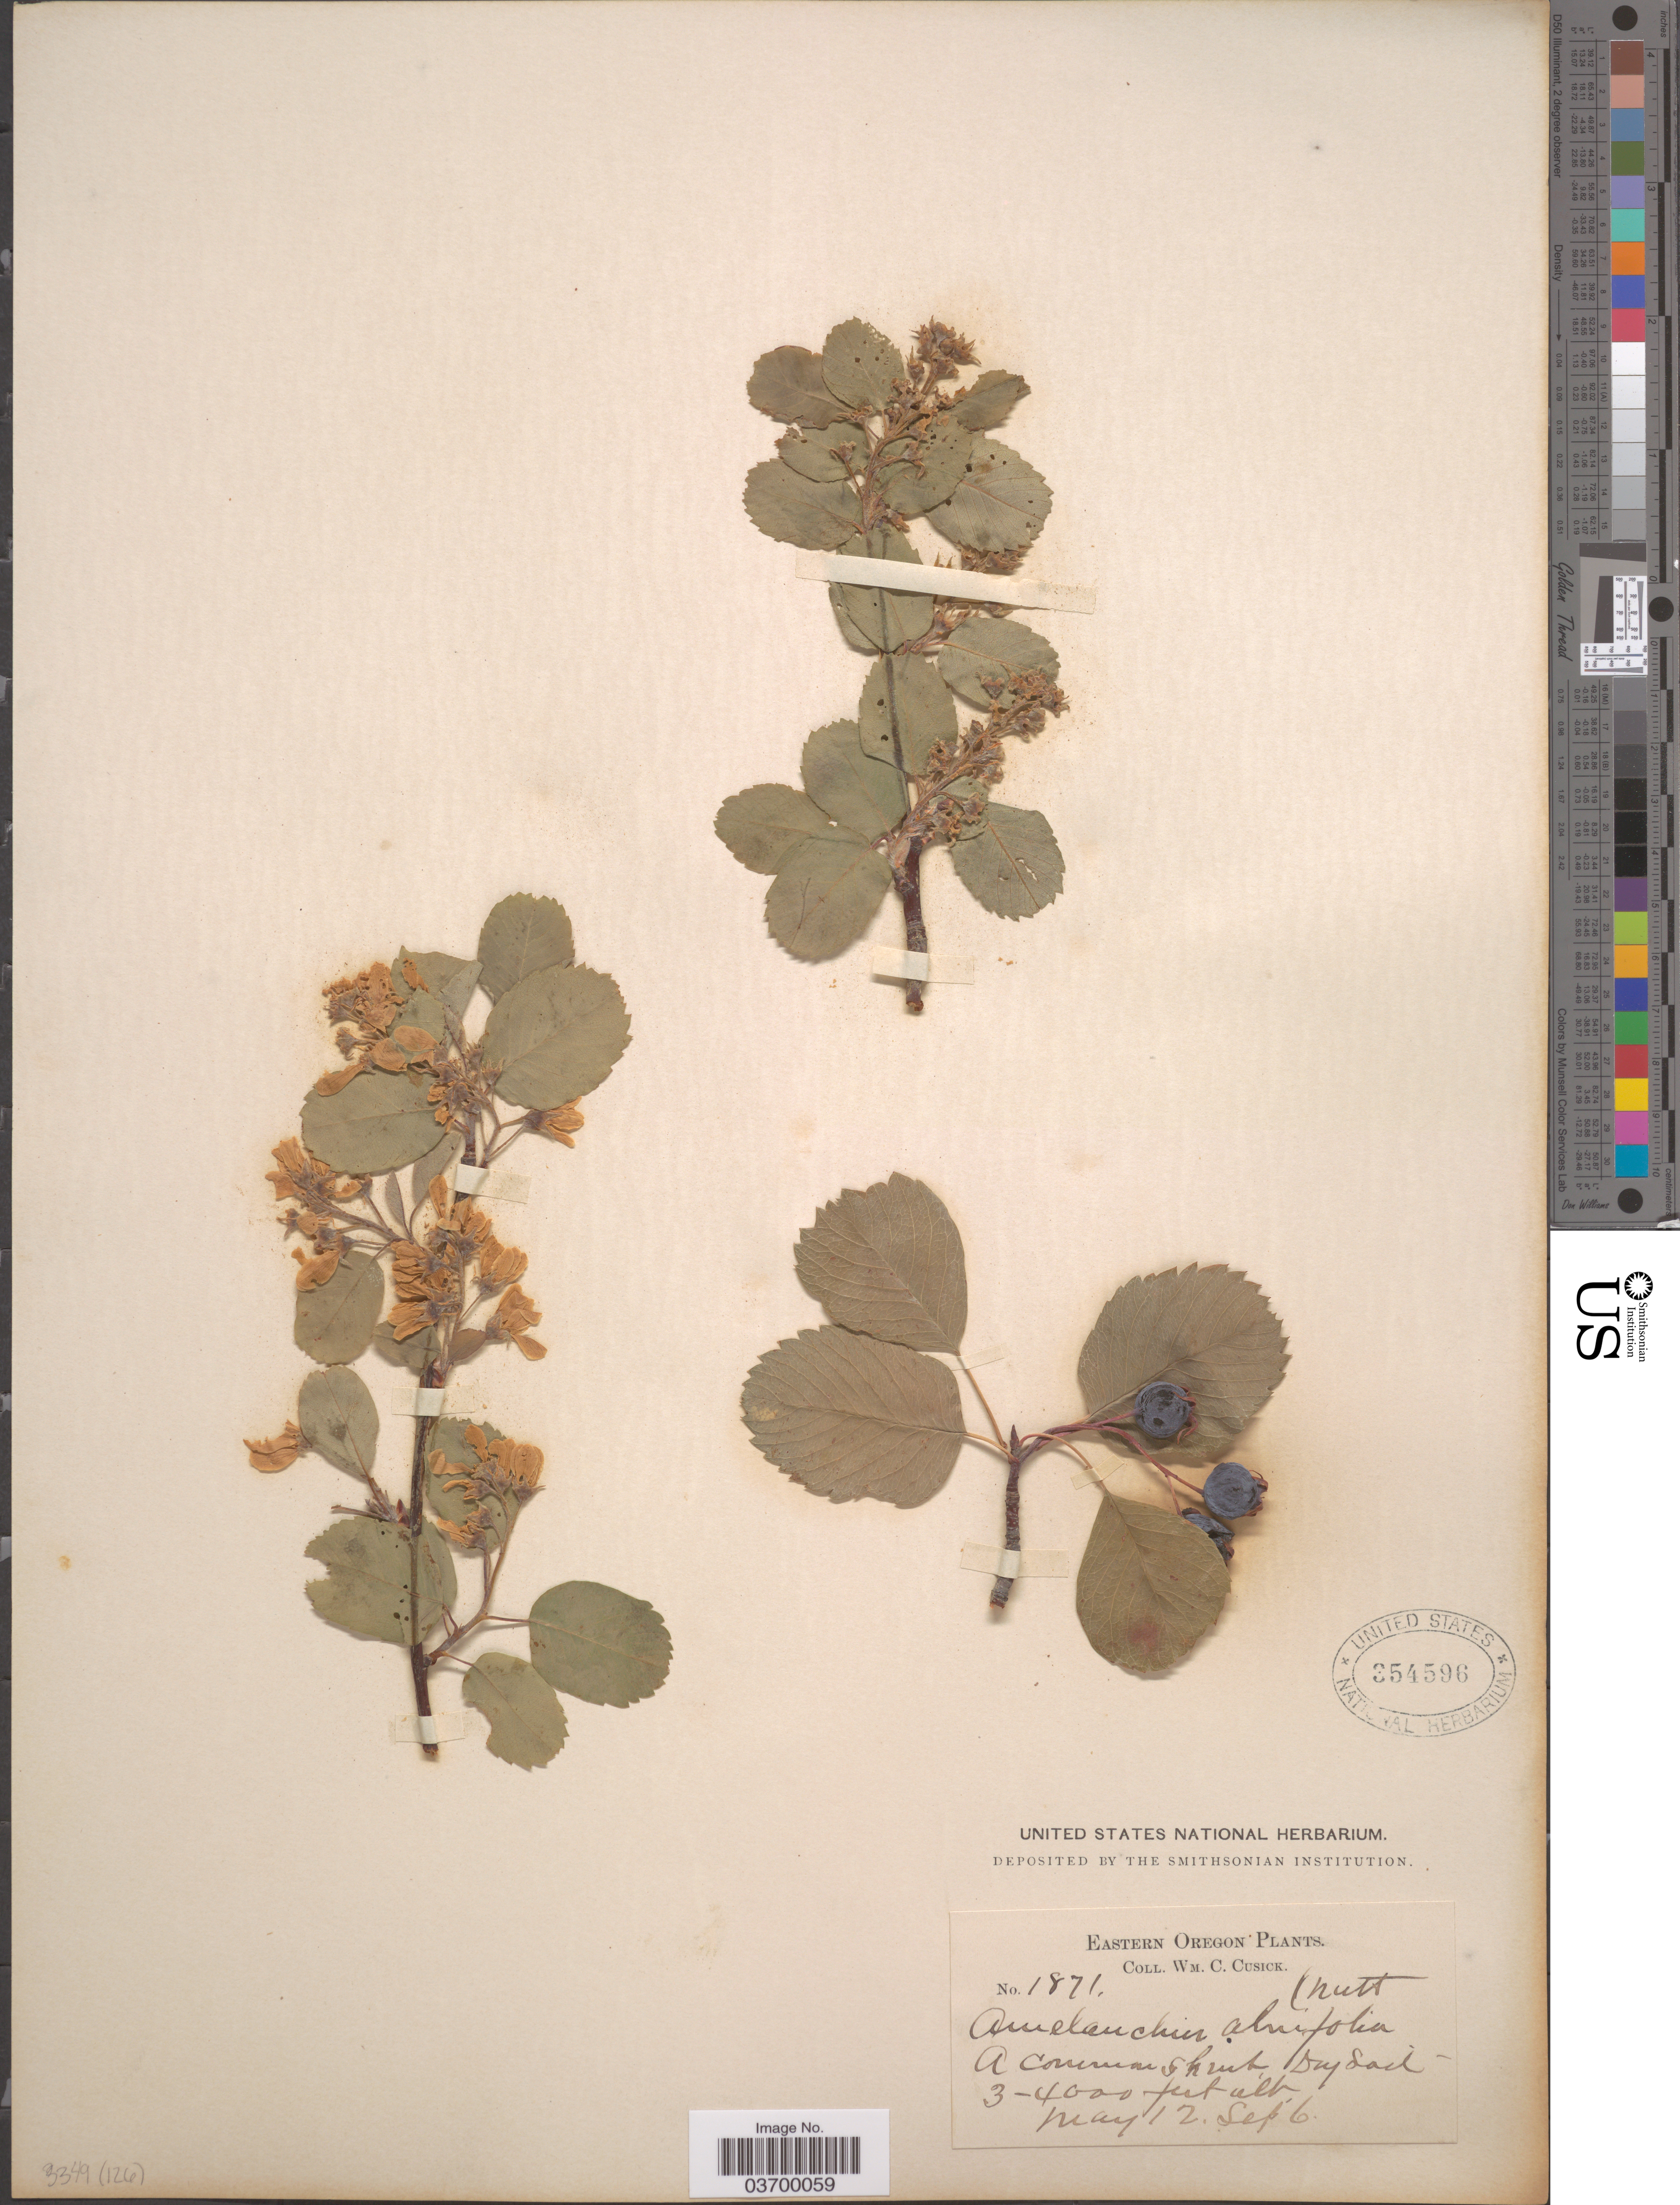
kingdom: Plantae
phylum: Tracheophyta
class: Magnoliopsida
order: Rosales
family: Rosaceae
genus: Amelanchier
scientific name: Amelanchier alnifolia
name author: (Nutt.) Nutt. ex M. Roem.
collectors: W. C. Cusick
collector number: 1871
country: United States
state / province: Oregon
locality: Eastern Oregon.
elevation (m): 914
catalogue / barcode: US 354596